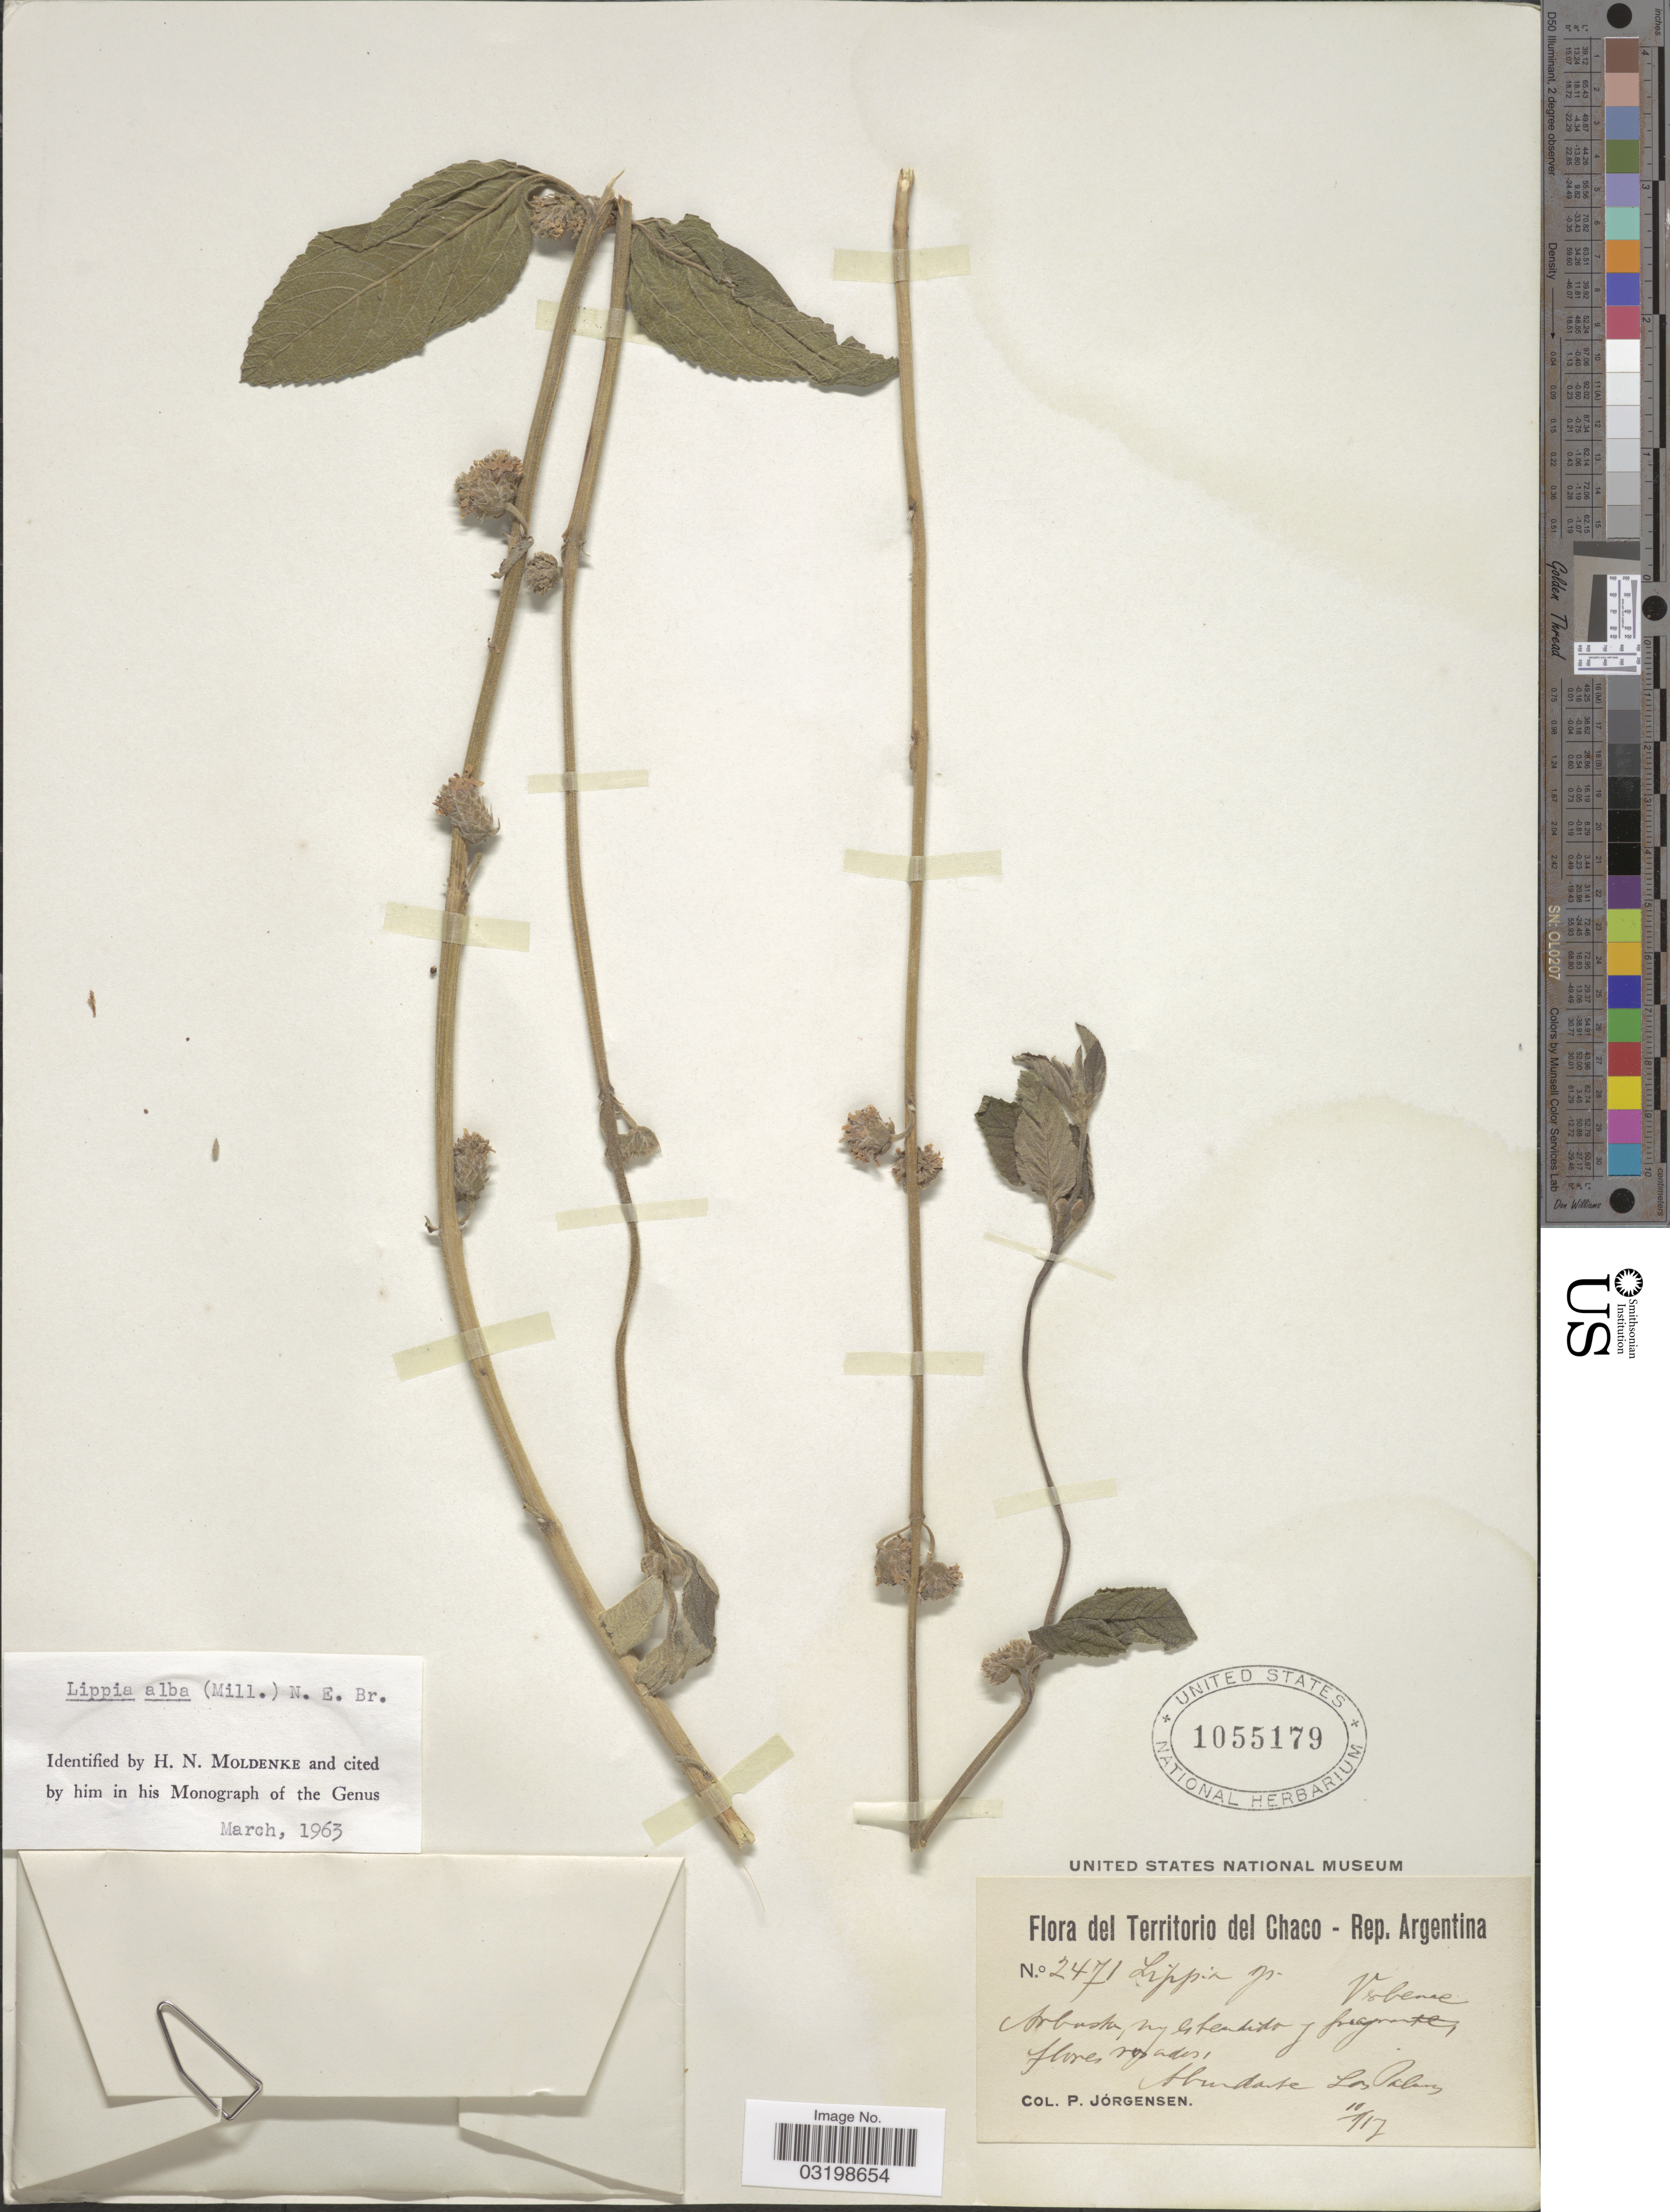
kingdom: Plantae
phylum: Tracheophyta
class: Magnoliopsida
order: Lamiales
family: Verbenaceae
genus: Lippia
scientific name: Lippia alba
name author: (Mill.) N.E. Br. ex Britton & P. Wilson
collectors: P. Jörgensen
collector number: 2471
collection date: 1917-10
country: Argentina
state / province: Chaco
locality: Abundante Los Palmes.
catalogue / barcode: US 1055179